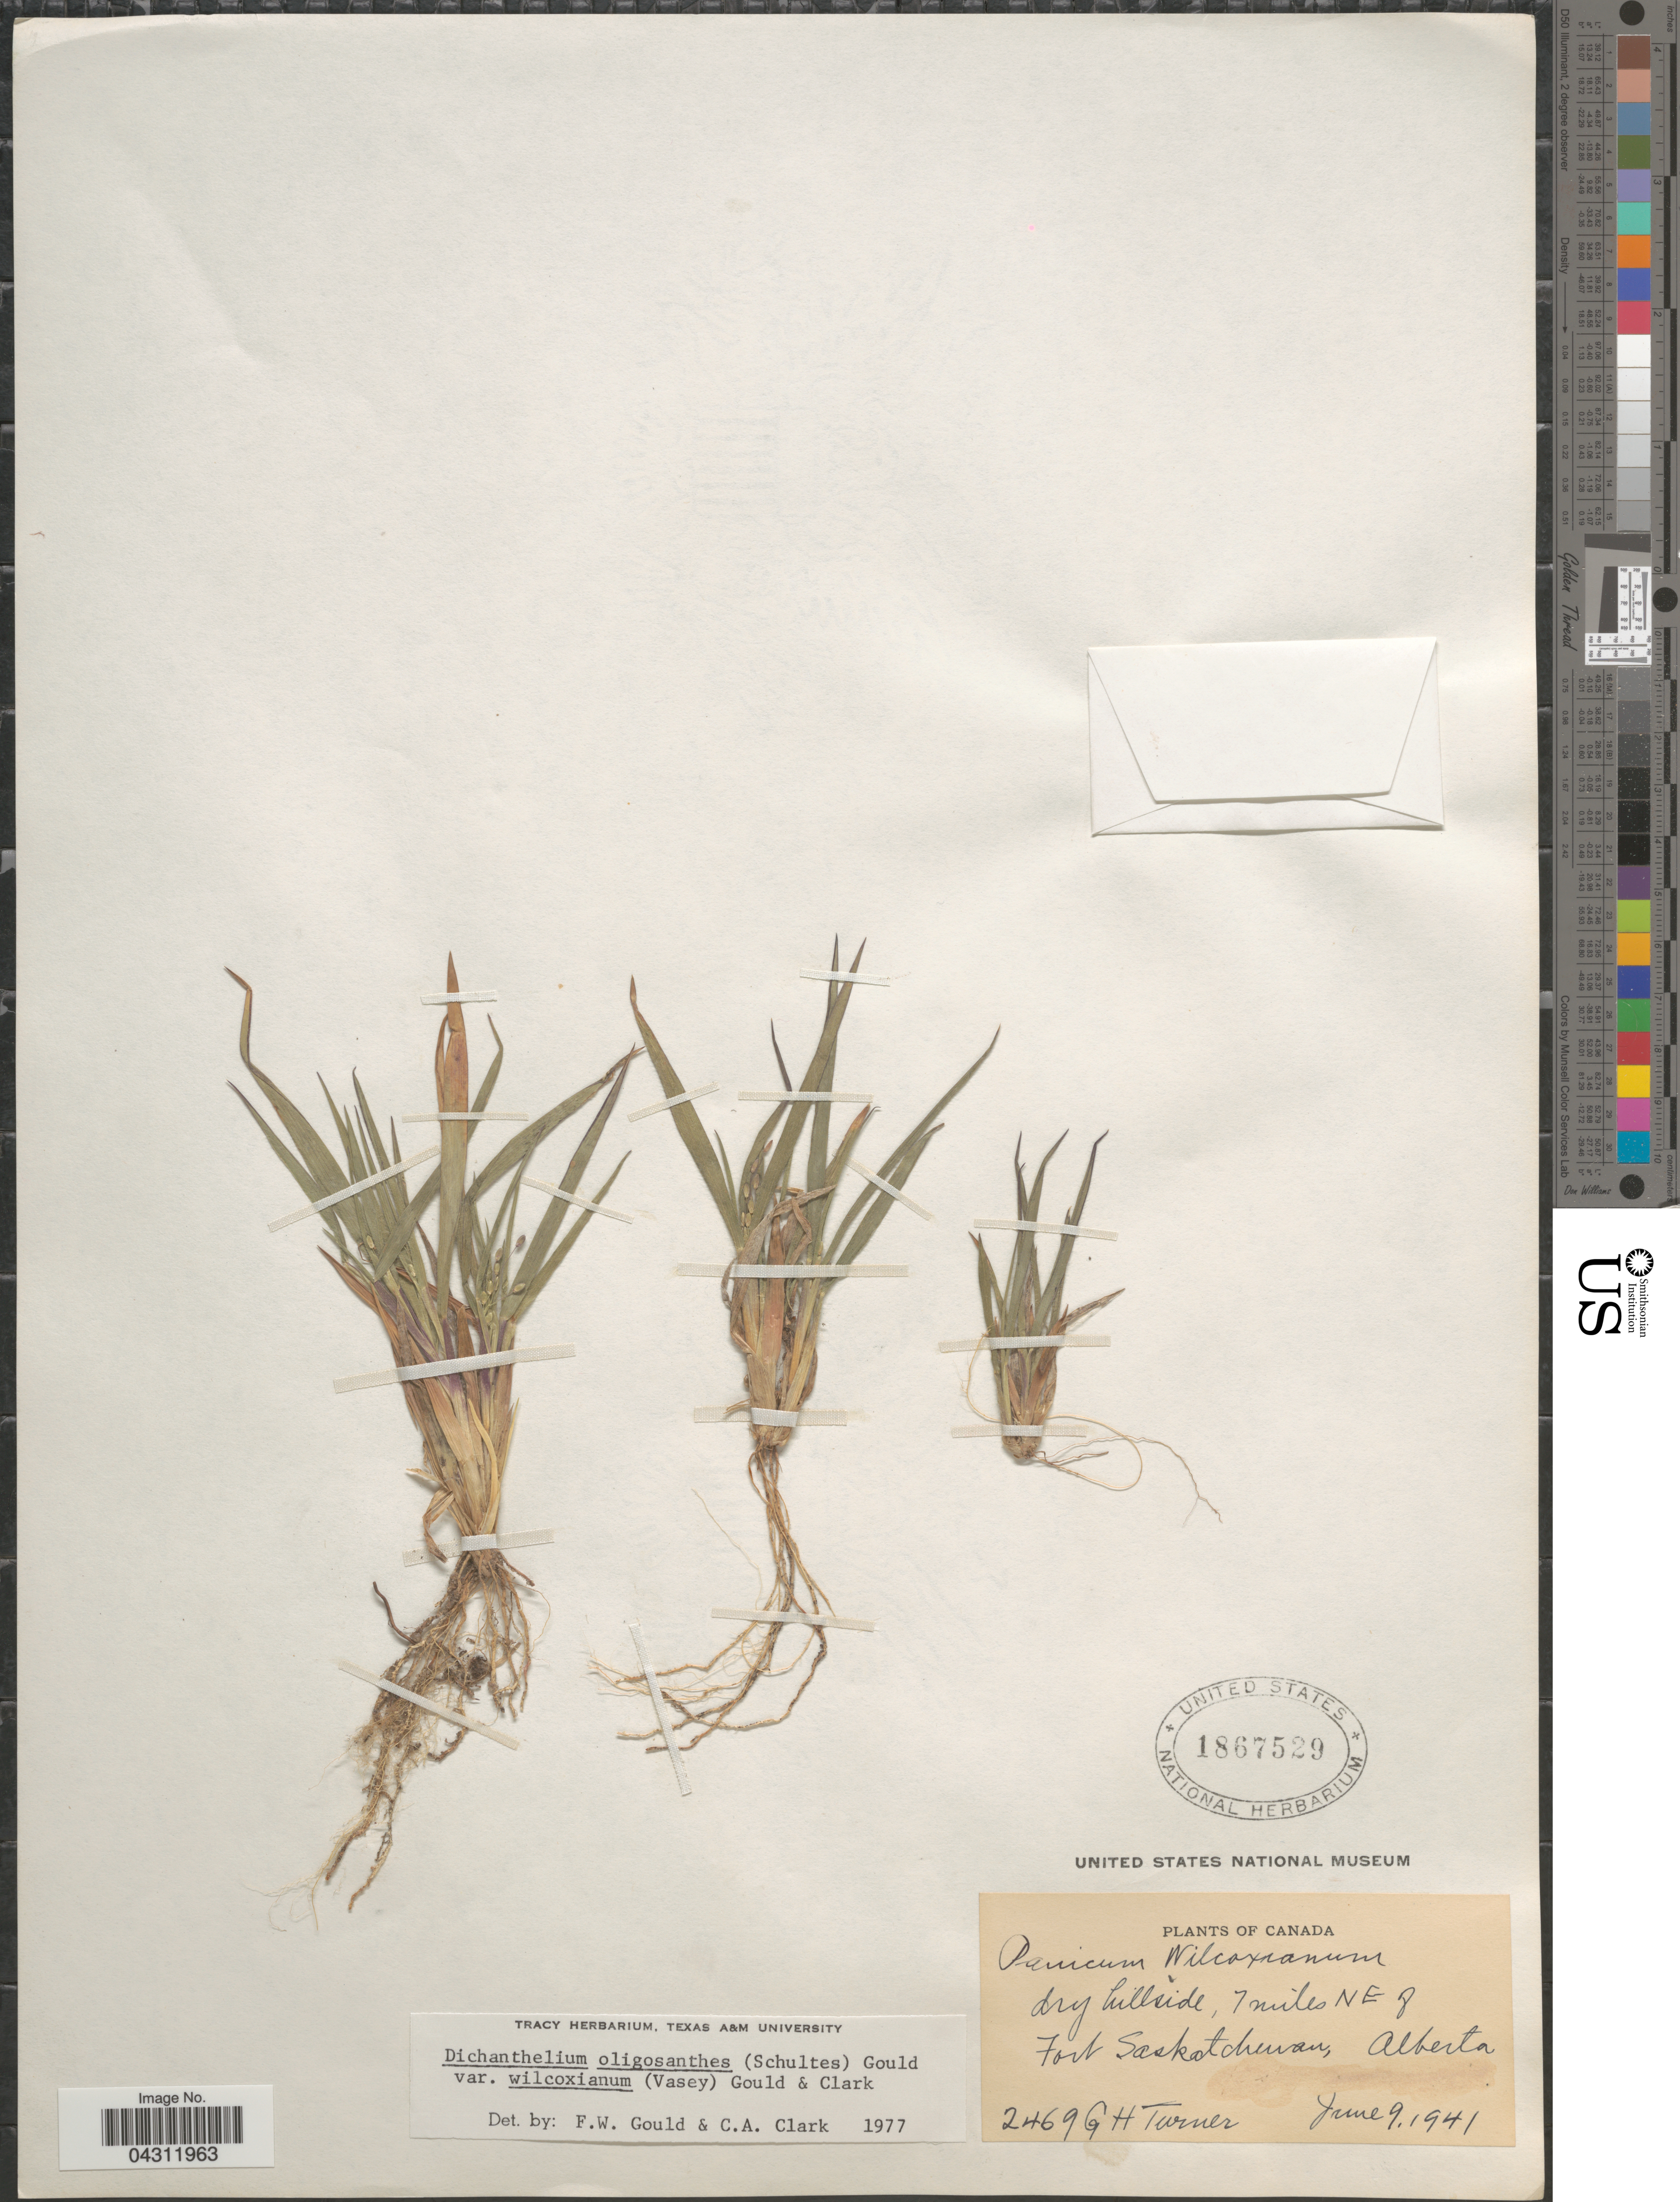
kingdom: Plantae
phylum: Tracheophyta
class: Liliopsida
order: Poales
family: Poaceae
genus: Dichanthelium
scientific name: Dichanthelium wilcoxianum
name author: Freckmann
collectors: G. H. Turner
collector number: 2469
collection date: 1941-06-09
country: Canada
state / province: Alberta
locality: Dry hillside, 7 miles NE of Fort Saskatchewan.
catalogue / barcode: US 1867529